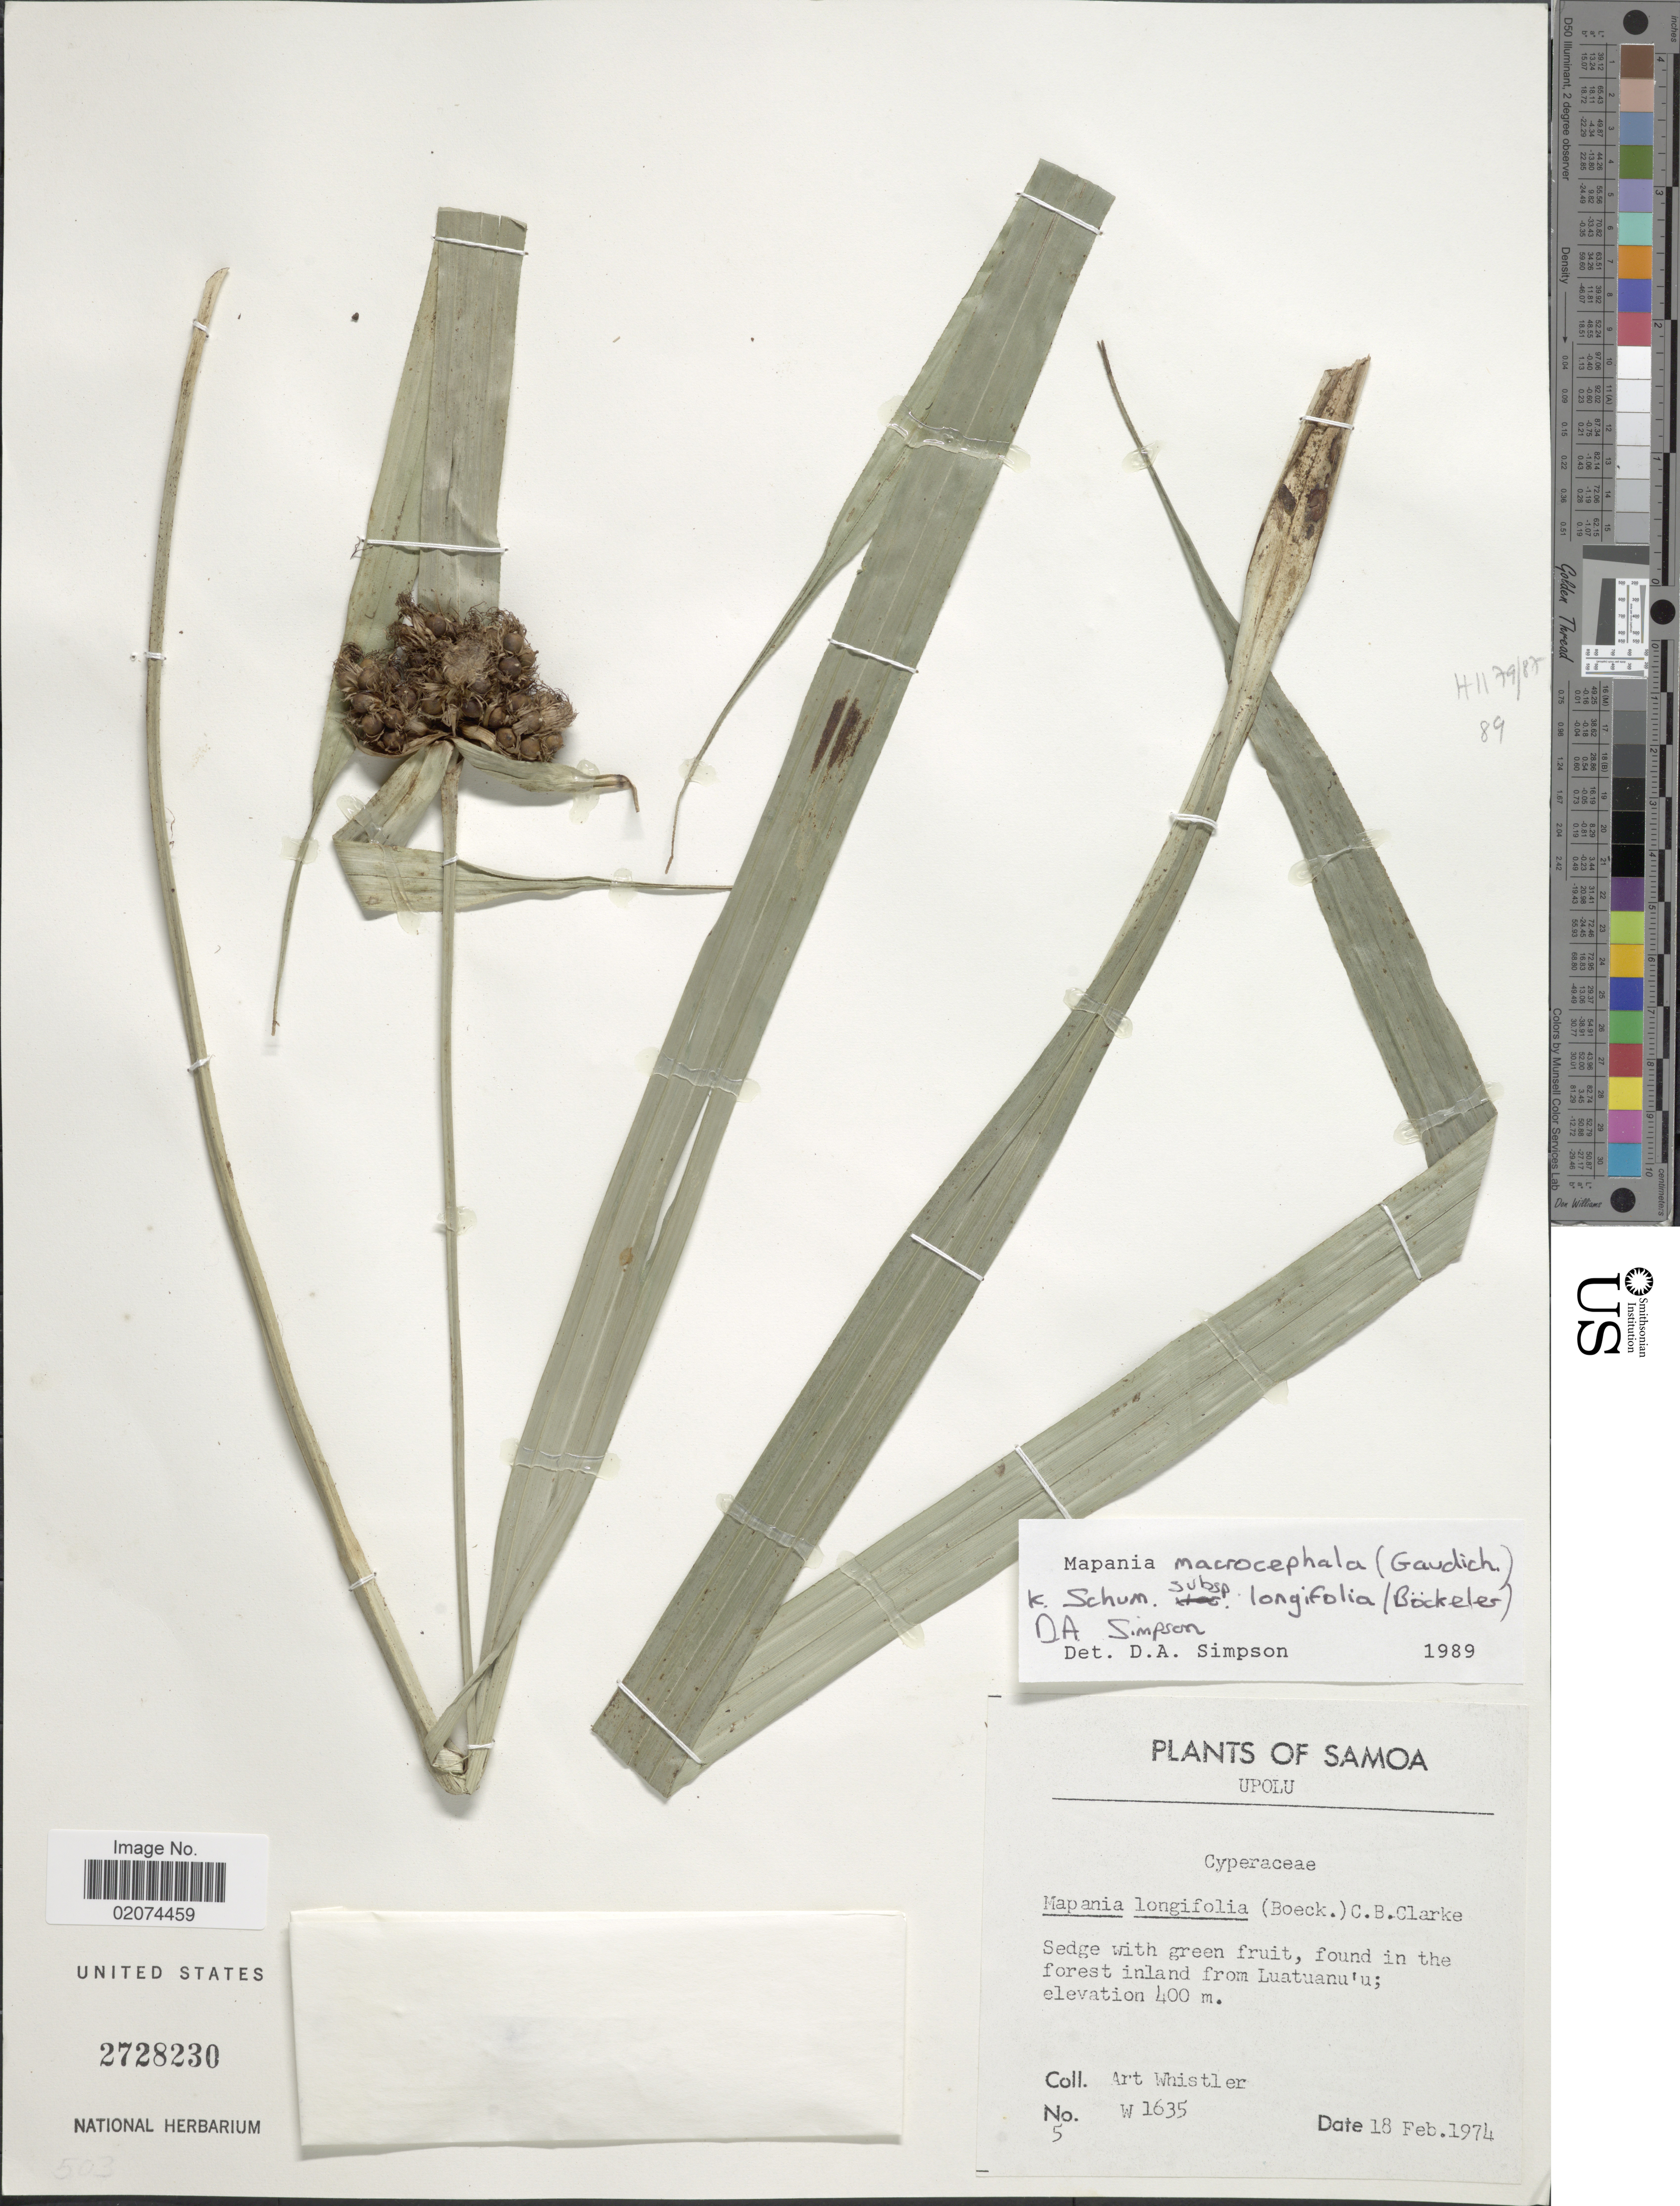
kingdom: Plantae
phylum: Tracheophyta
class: Liliopsida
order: Poales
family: Cyperaceae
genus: Mapania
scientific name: Mapania macrocephala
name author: (Gaudich.) K. Schum.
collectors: A. Whistler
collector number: W1635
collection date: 1974-02-18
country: Samoa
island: Upolu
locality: Upolu. Found in the forest inland from Luatuanu'u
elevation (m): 400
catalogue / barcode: US 2728230